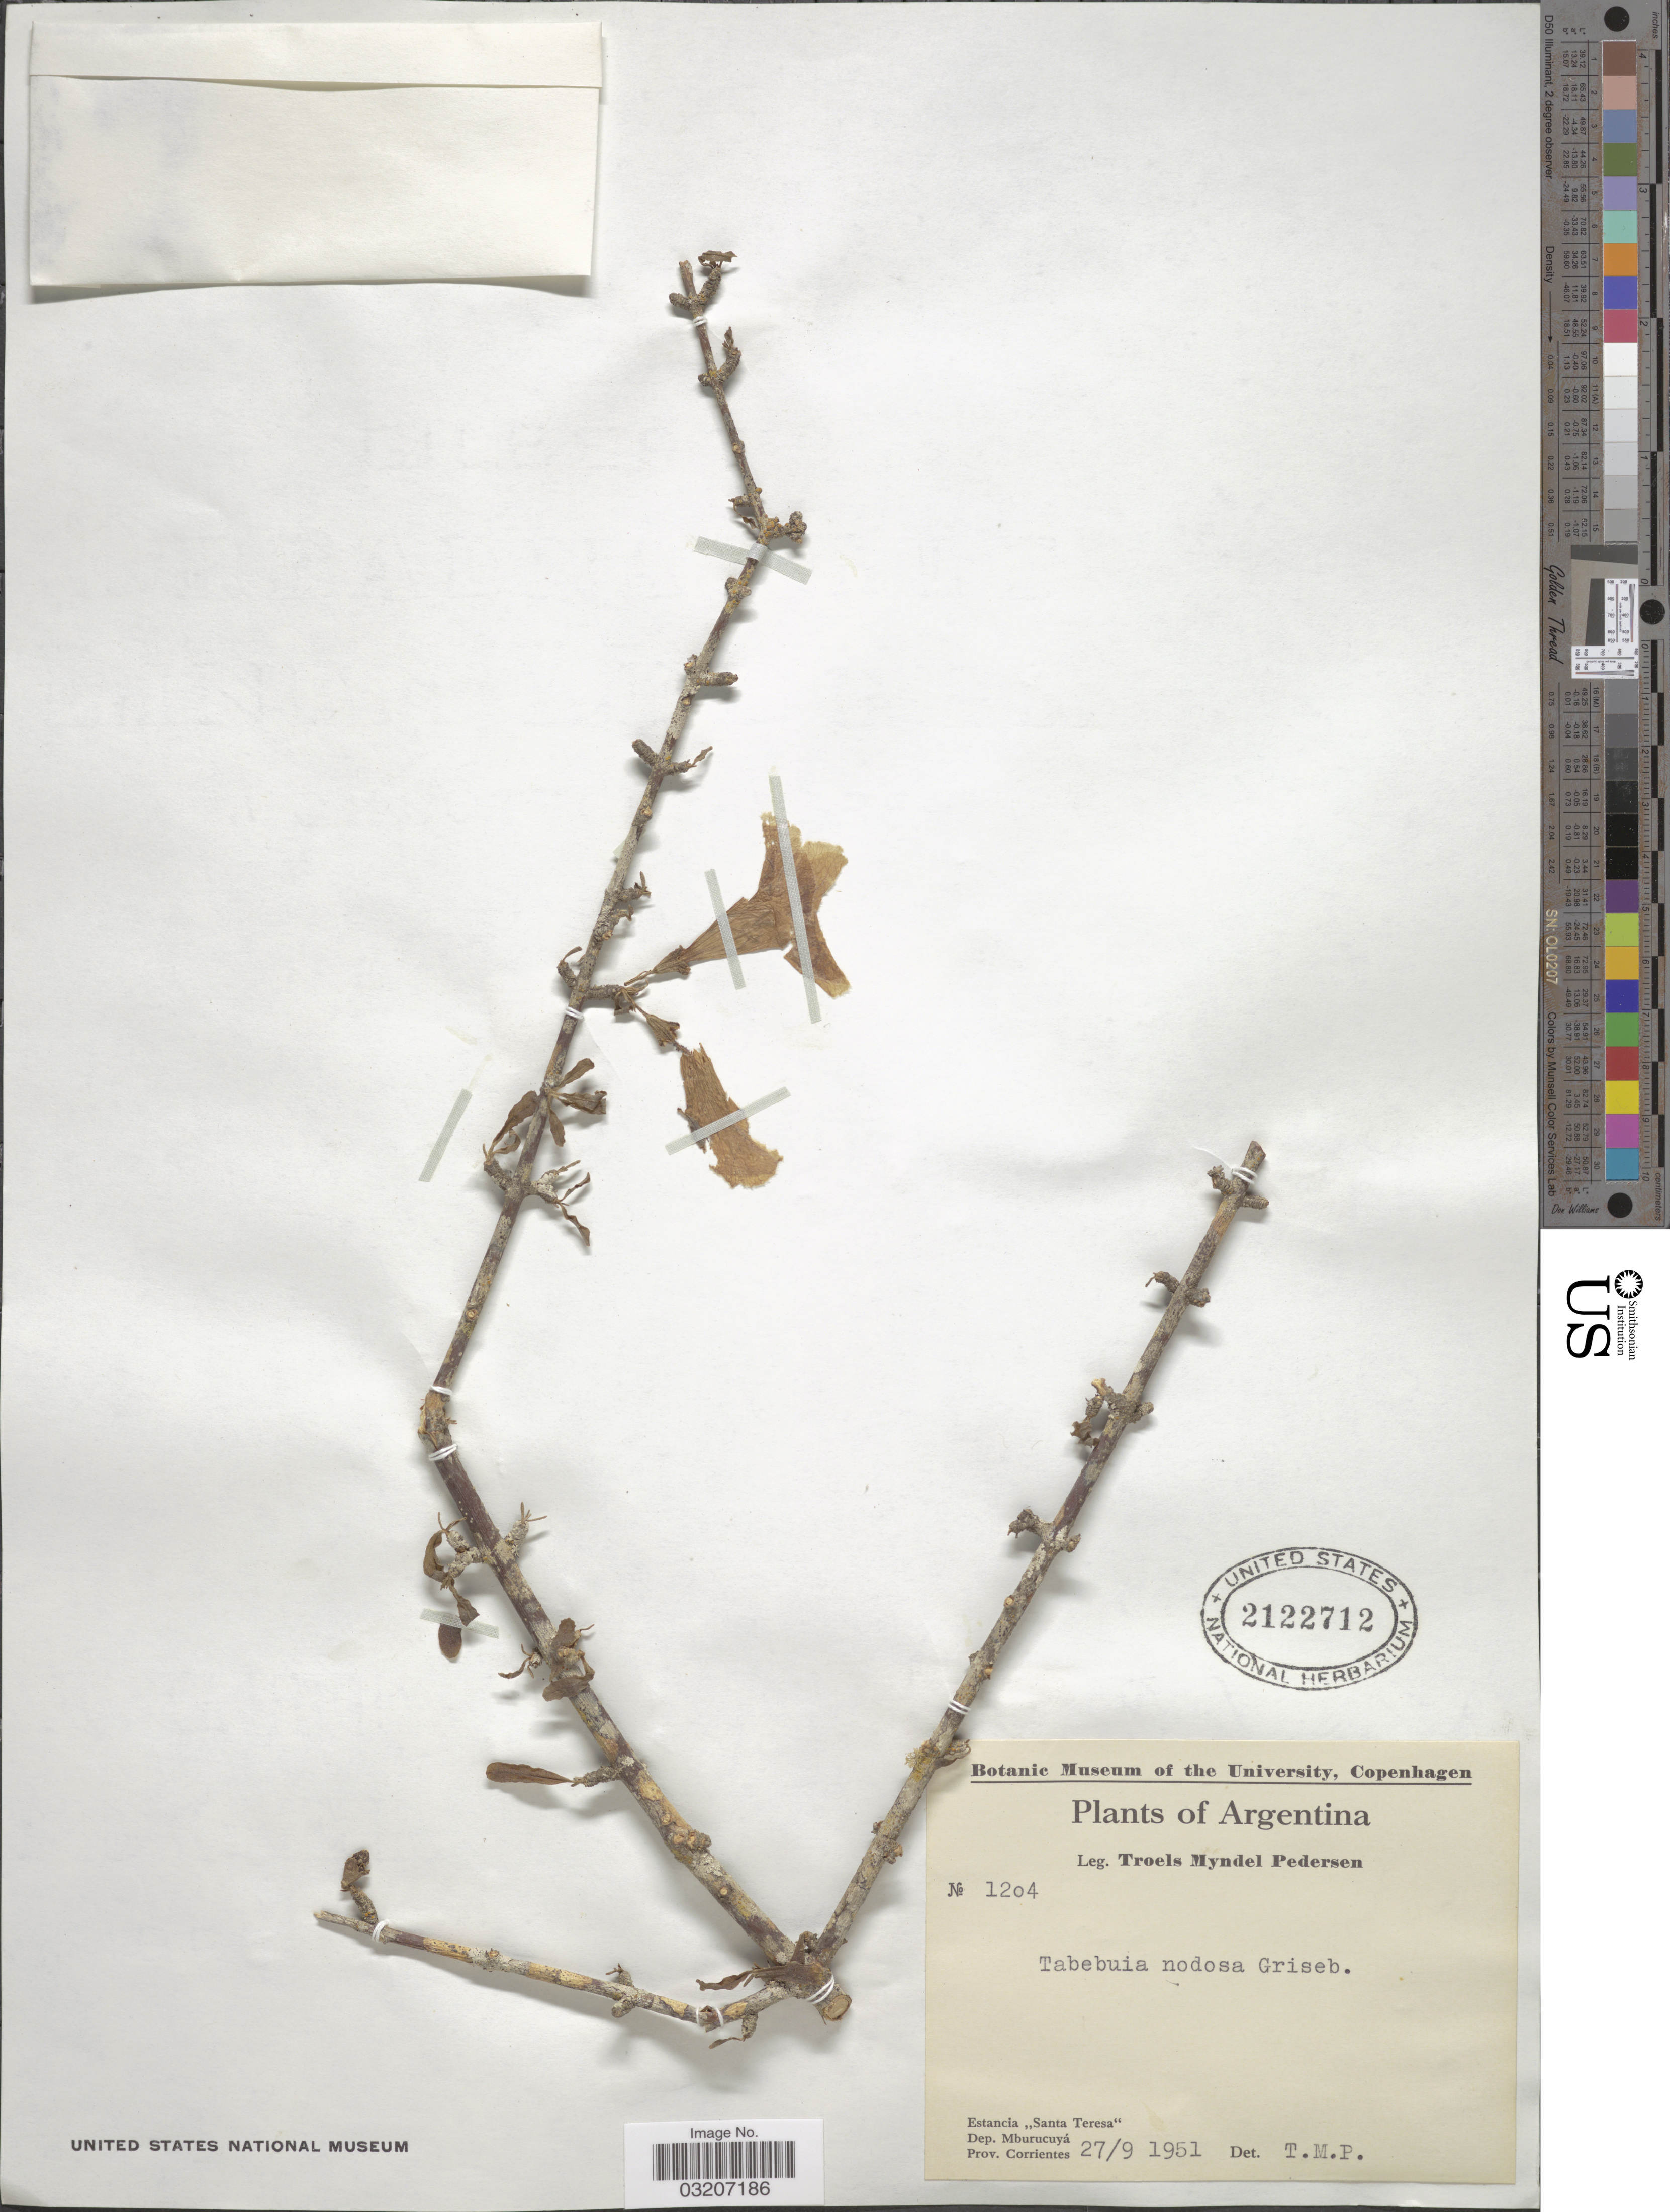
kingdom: Plantae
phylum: Tracheophyta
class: Magnoliopsida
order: Lamiales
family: Bignoniaceae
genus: Tabebuia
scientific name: Tabebuia nodosa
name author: (Griseb.) Griseb.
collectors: T. Pederson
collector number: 1204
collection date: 1951-09-27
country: Argentina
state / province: Corrientes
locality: Estancia "Santa Teresa". Dep. Mburucuyá.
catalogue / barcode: US 2122712